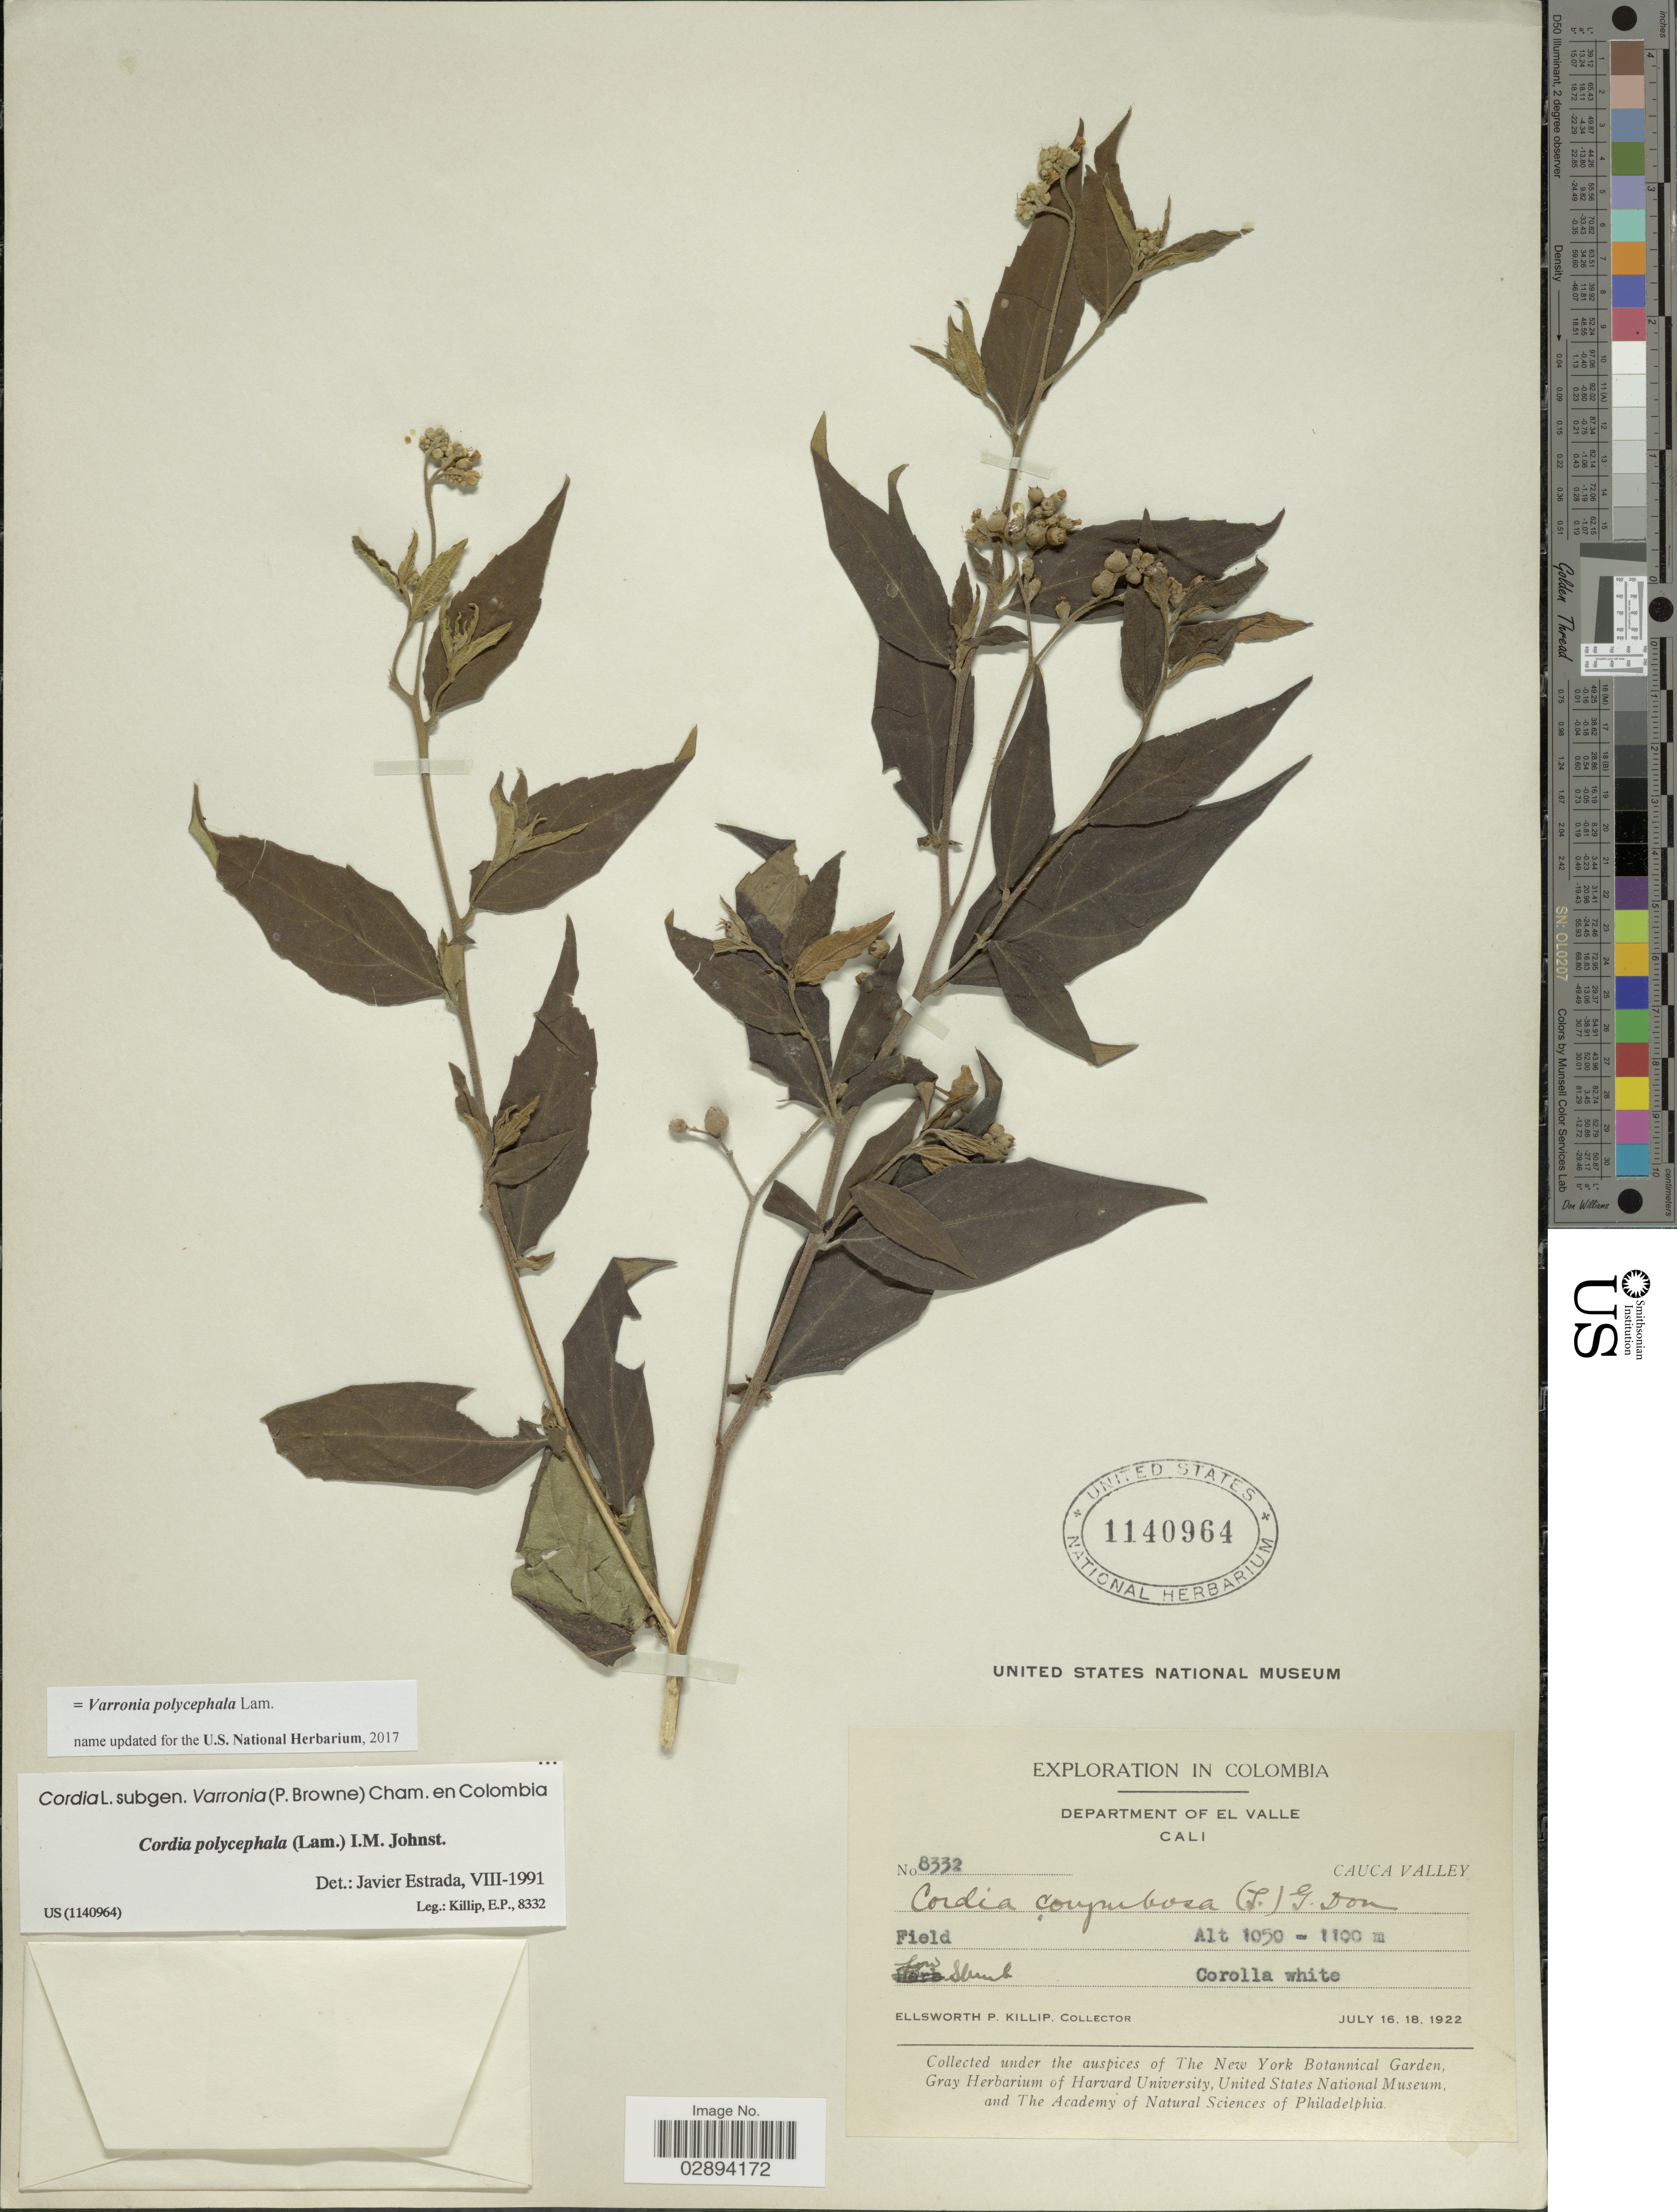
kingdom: Plantae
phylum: Tracheophyta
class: Magnoliopsida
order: Boraginales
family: Cordiaceae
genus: Varronia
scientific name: Varronia polycephala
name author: Lam.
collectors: E. P. Killip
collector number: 8332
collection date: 1922-07-16/1922-07-18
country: Colombia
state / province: Valle del Cauca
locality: Department of El Valle, Cali, Cauca Valley.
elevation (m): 1050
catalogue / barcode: US 1140964